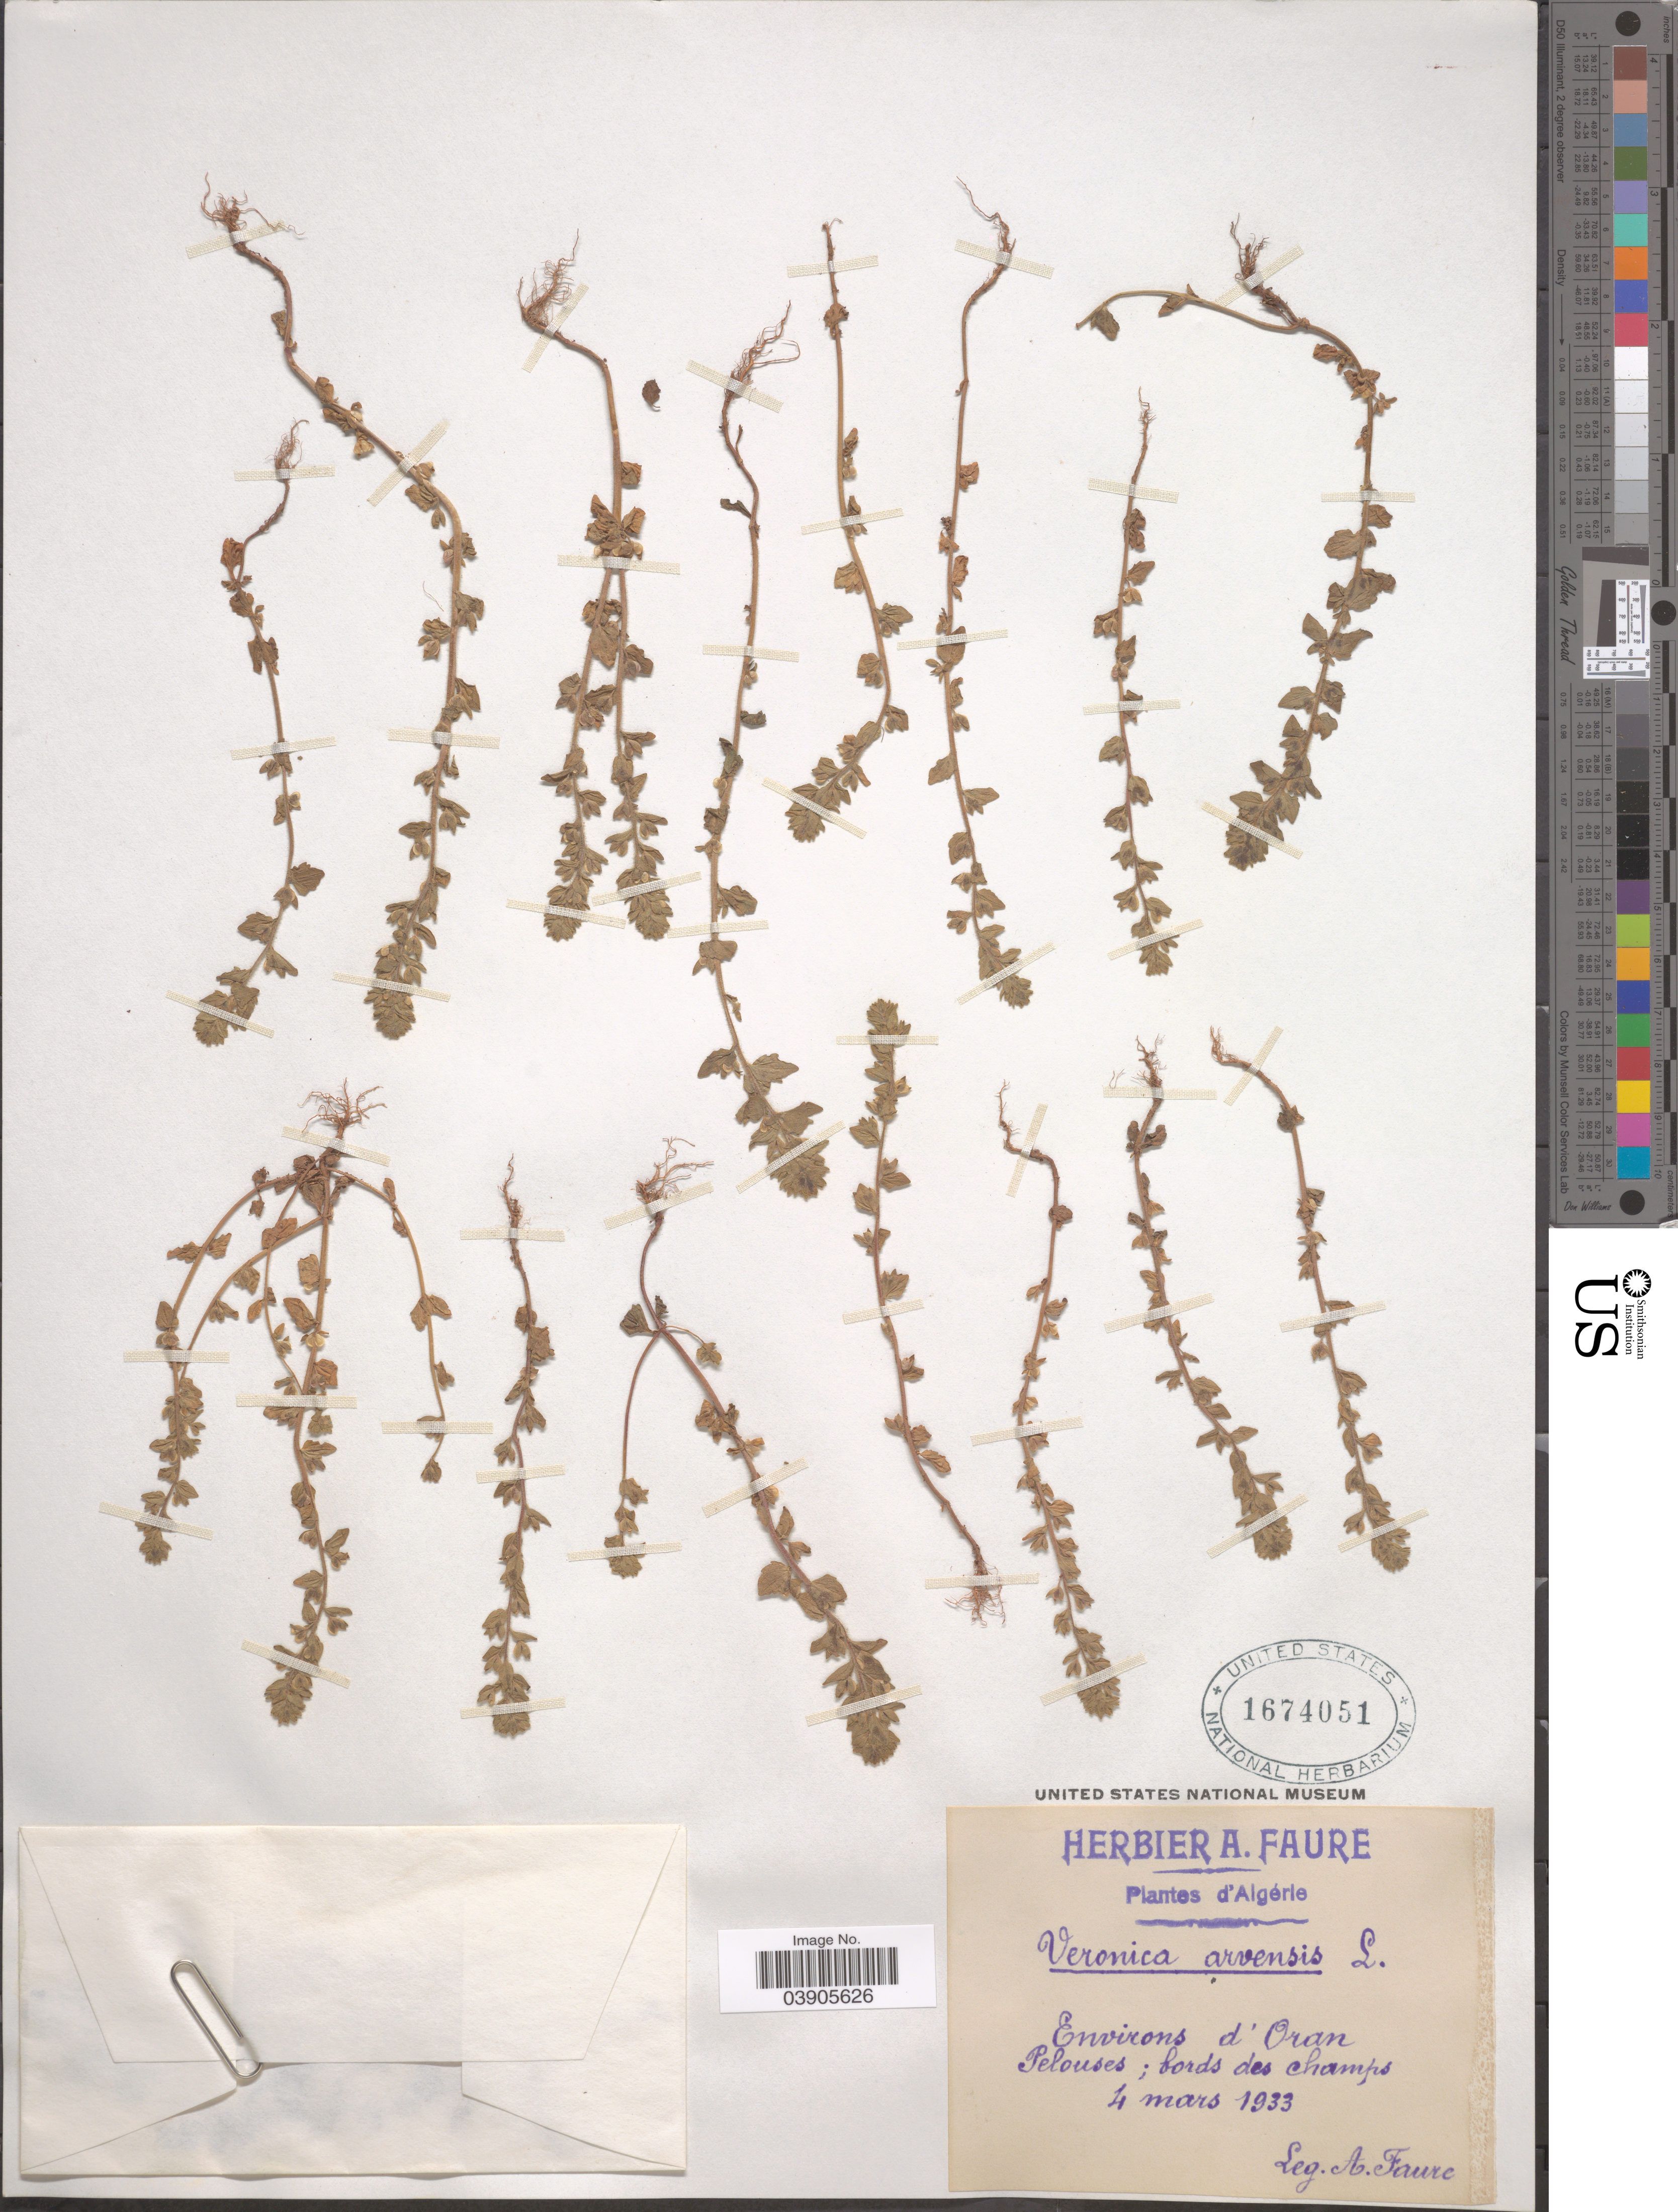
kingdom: Plantae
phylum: Tracheophyta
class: Magnoliopsida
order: Lamiales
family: Plantaginaceae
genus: Veronica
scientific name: Veronica arvensis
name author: L.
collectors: A. Faure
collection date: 1933-03-04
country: Algeria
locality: Environs d' Oran Pelouses; bords des champs.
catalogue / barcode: US 1674051